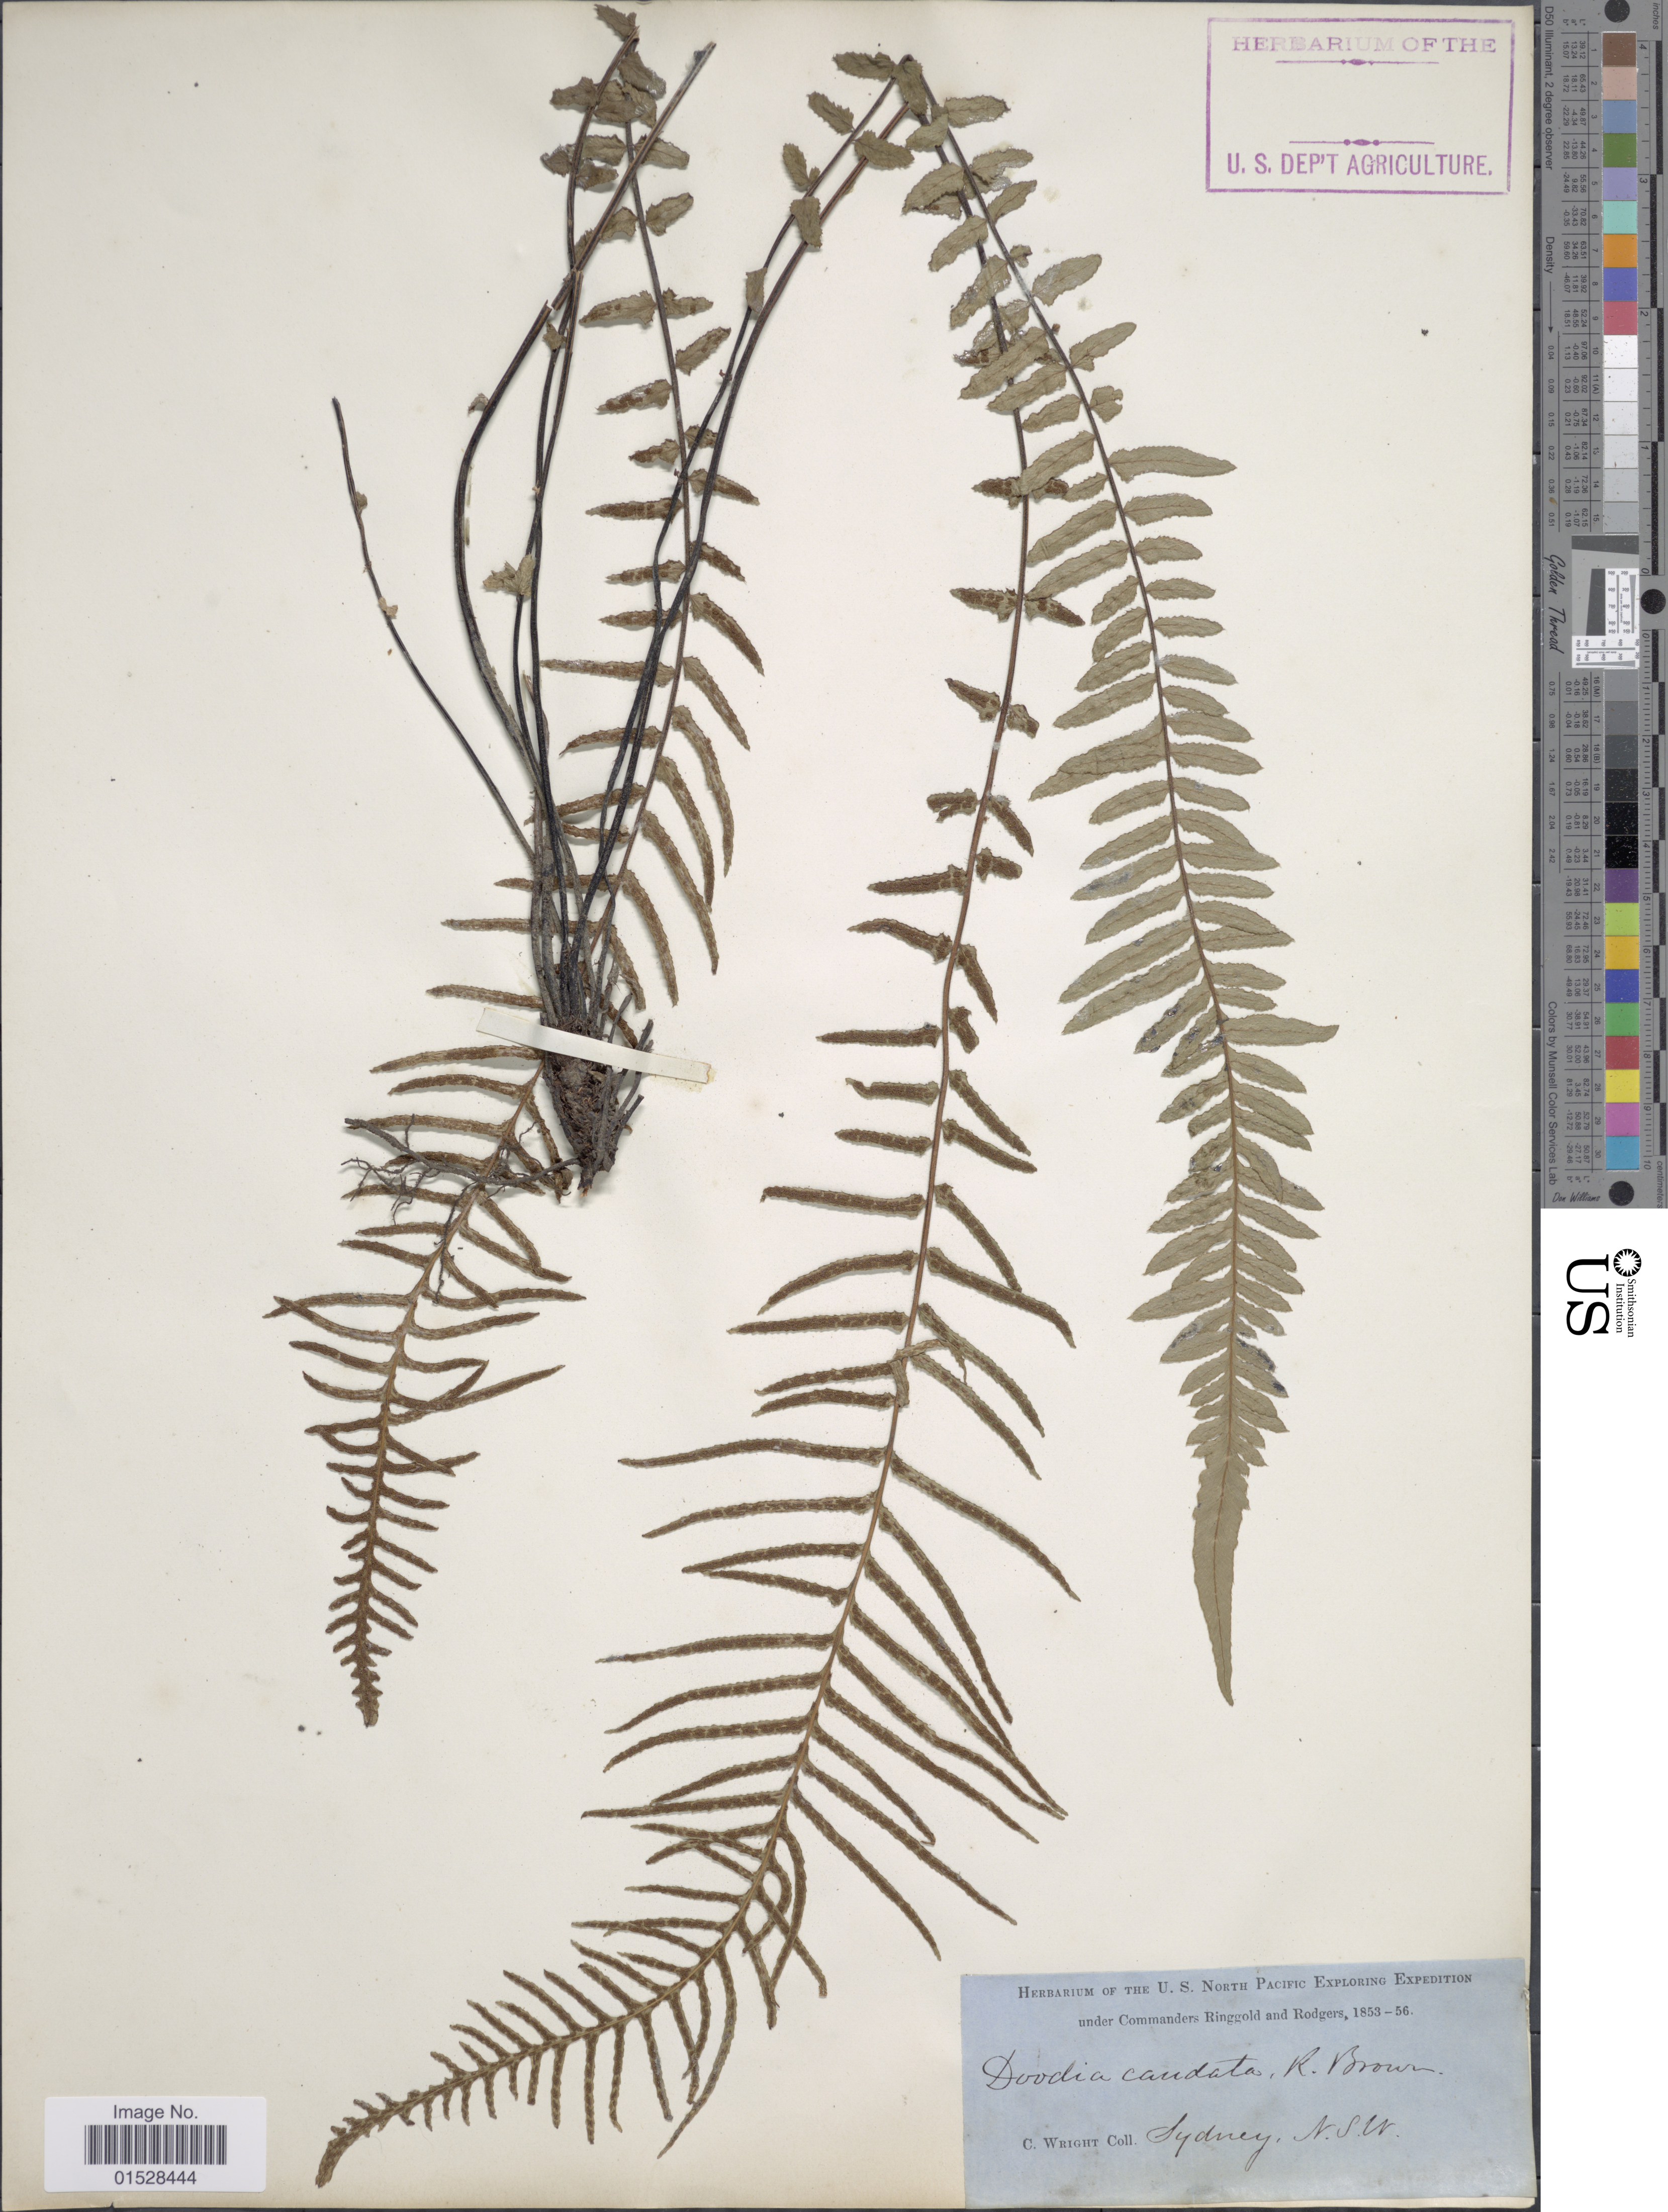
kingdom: Plantae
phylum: Tracheophyta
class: Polypodiopsida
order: Polypodiales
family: Blechnaceae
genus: Blechnum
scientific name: Blechnum spinulosum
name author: Poir.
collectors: C. Wright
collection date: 1853/1856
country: Australia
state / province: New South Wales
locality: U. S. North Pacific, Sydney.